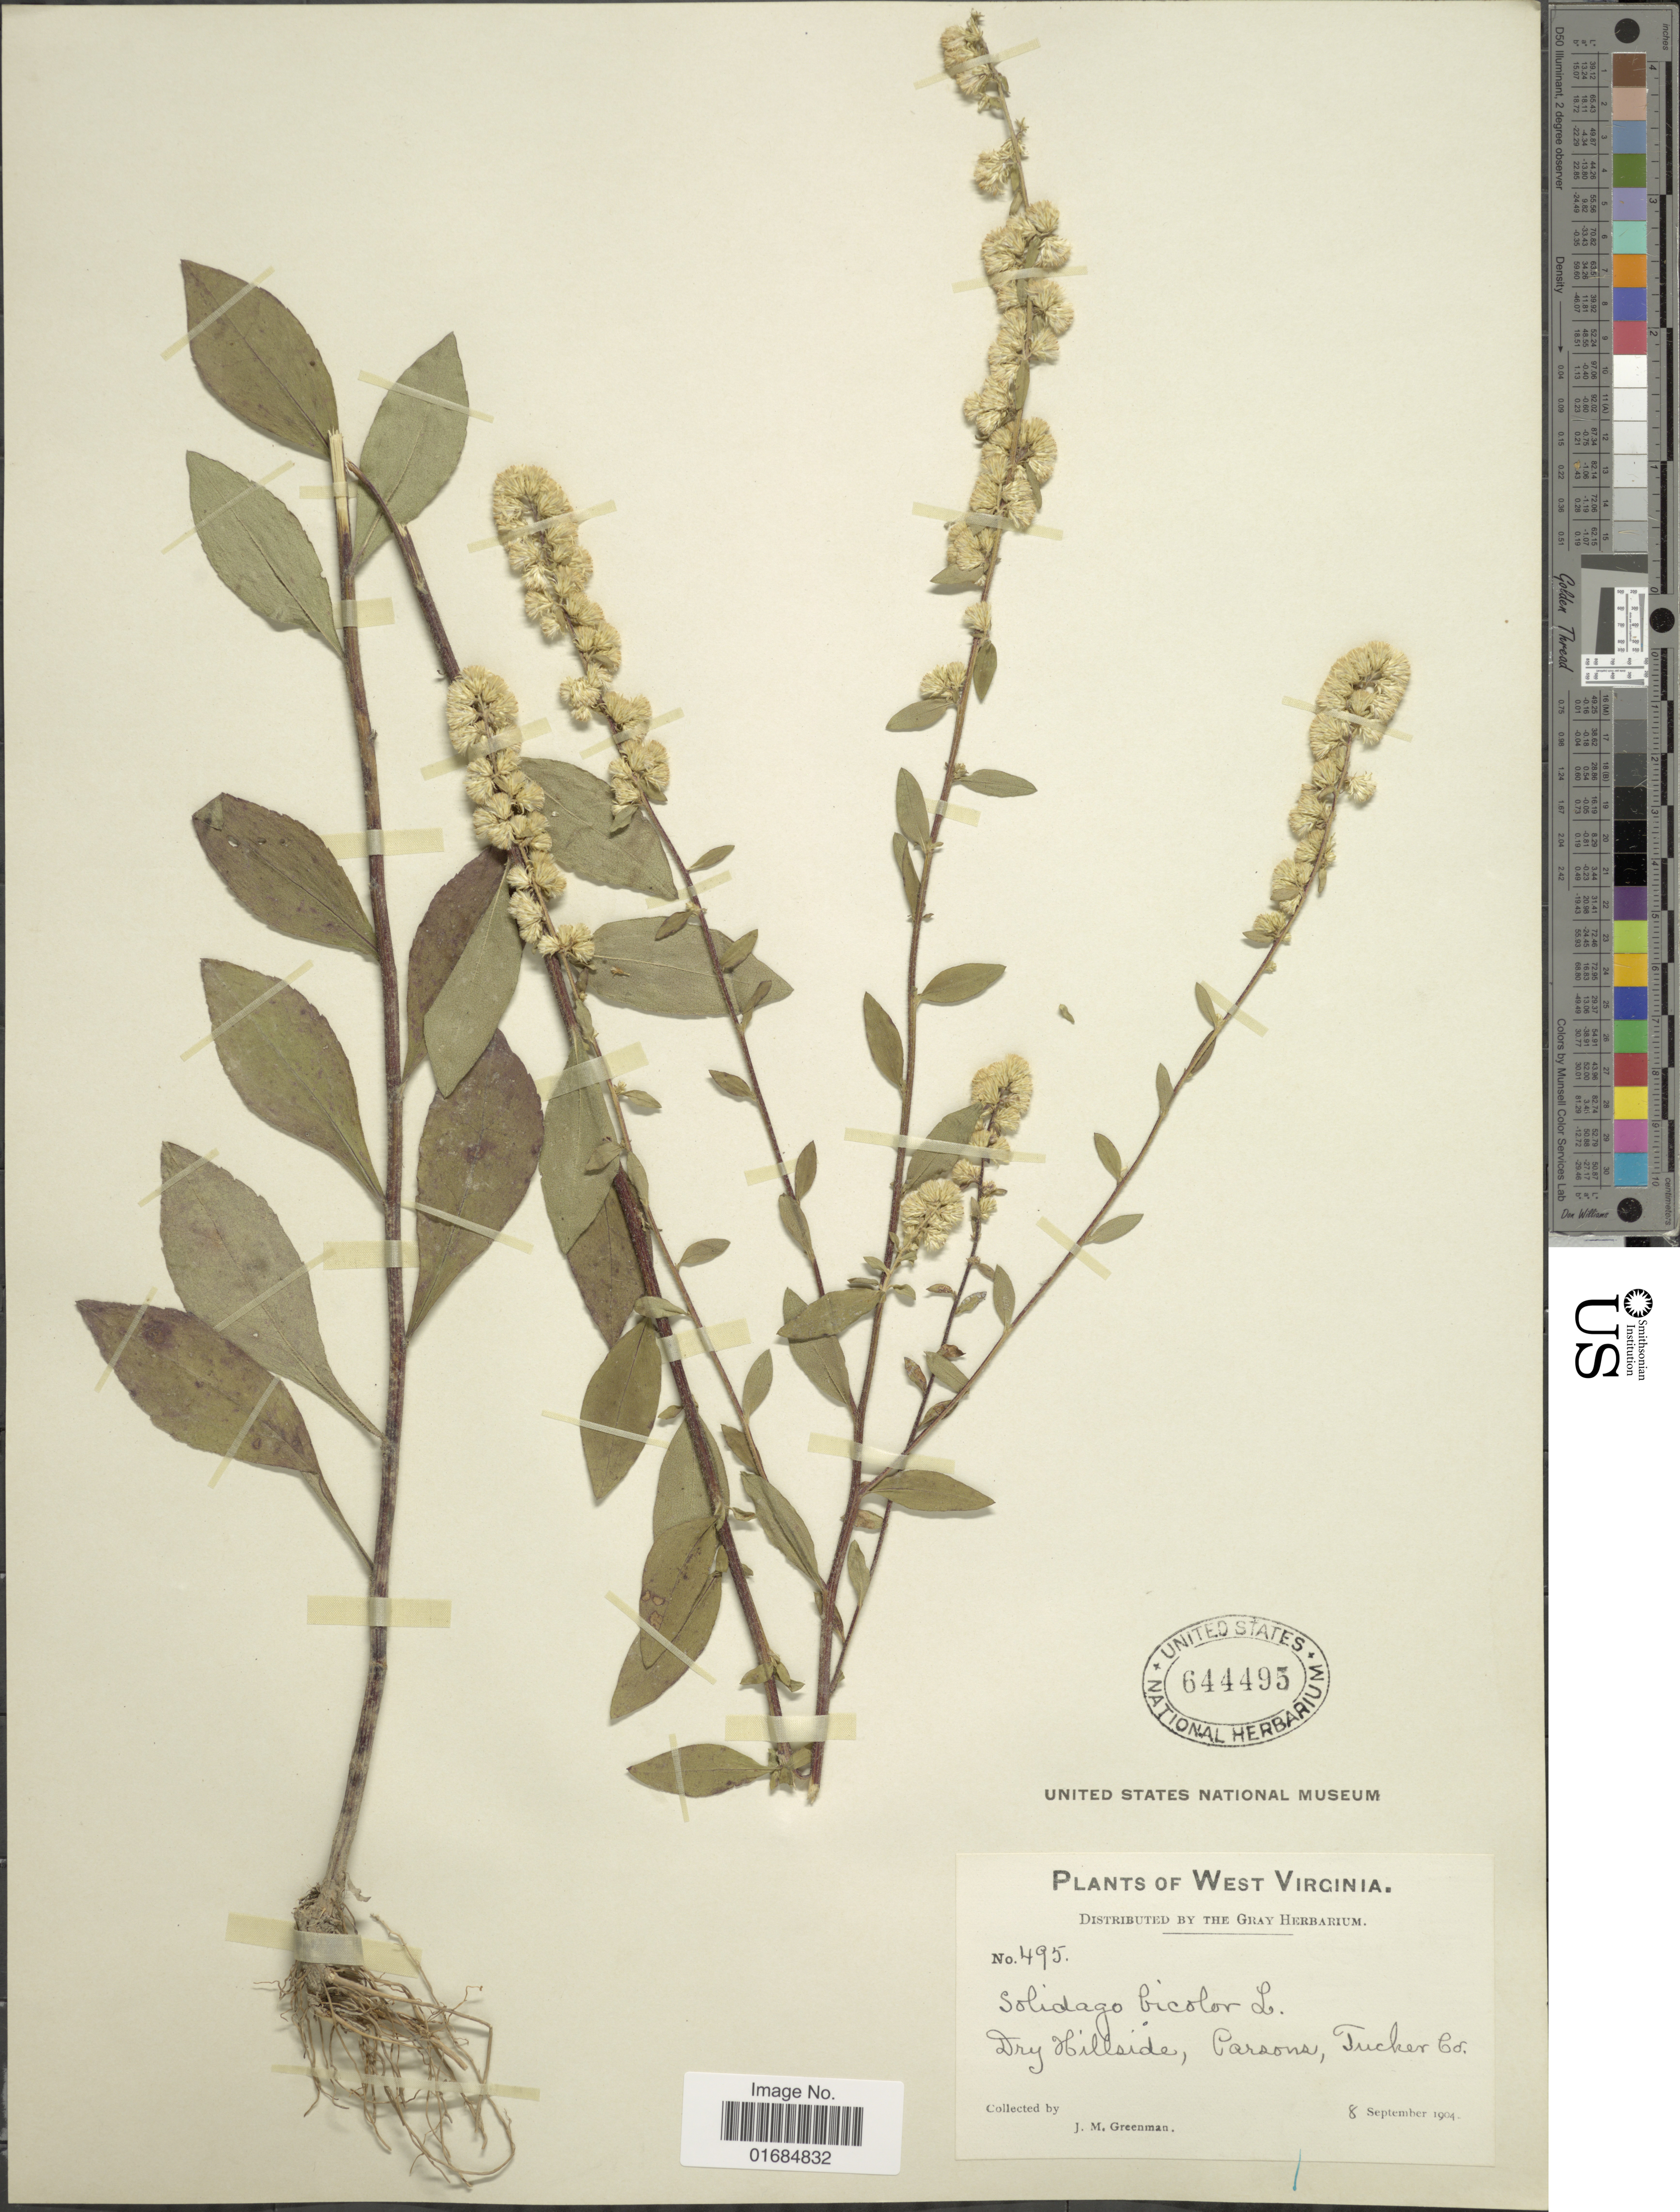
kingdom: Plantae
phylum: Tracheophyta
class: Magnoliopsida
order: Asterales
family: Asteraceae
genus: Solidago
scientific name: Solidago bicolor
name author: L.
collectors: J. M. Greenman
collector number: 495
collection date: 1904-09-08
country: United States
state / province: West Virginia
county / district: Tucker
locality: Dry Hillside, Parsons, Tucker Co.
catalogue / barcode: US 644495